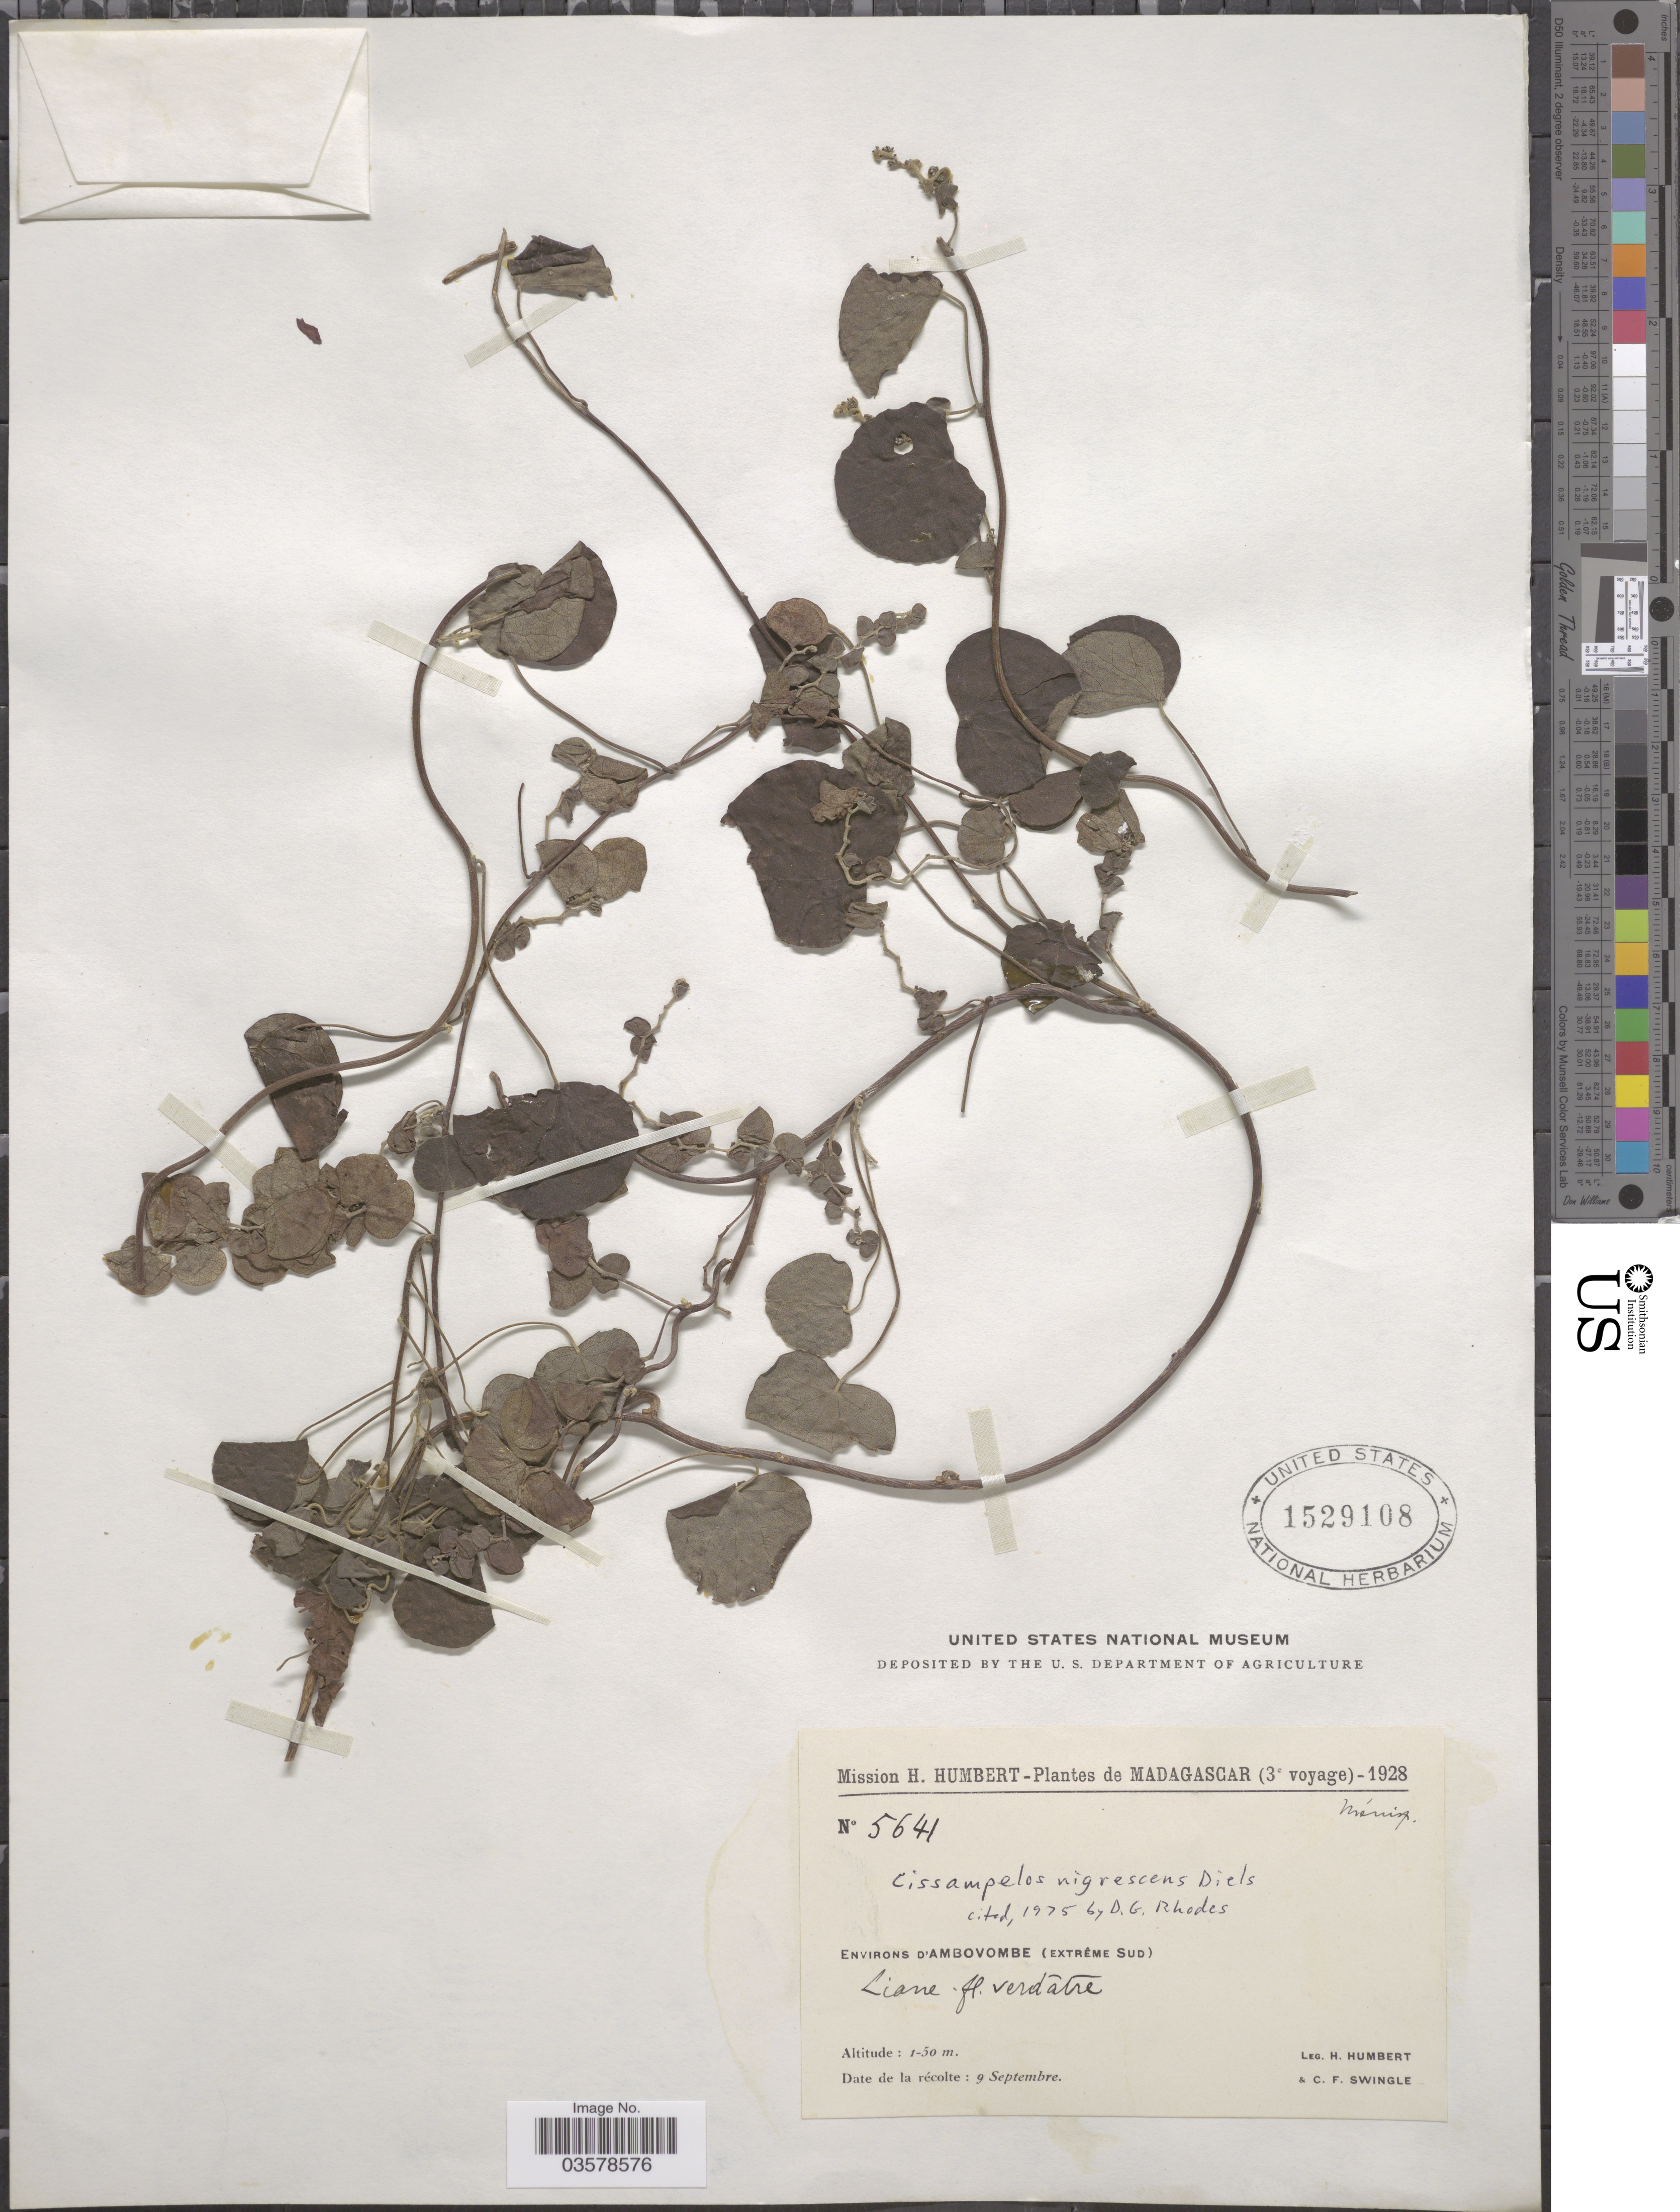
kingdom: Plantae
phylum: Tracheophyta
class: Magnoliopsida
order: Ranunculales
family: Menispermaceae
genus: Cissampelos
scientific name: Cissampelos nigrescens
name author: Diels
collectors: H. Humbert & C. Swingle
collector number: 5641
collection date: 1928-09-09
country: Madagascar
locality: Environs d'Ambovombe (extréme Sud).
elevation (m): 1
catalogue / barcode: US 1529108